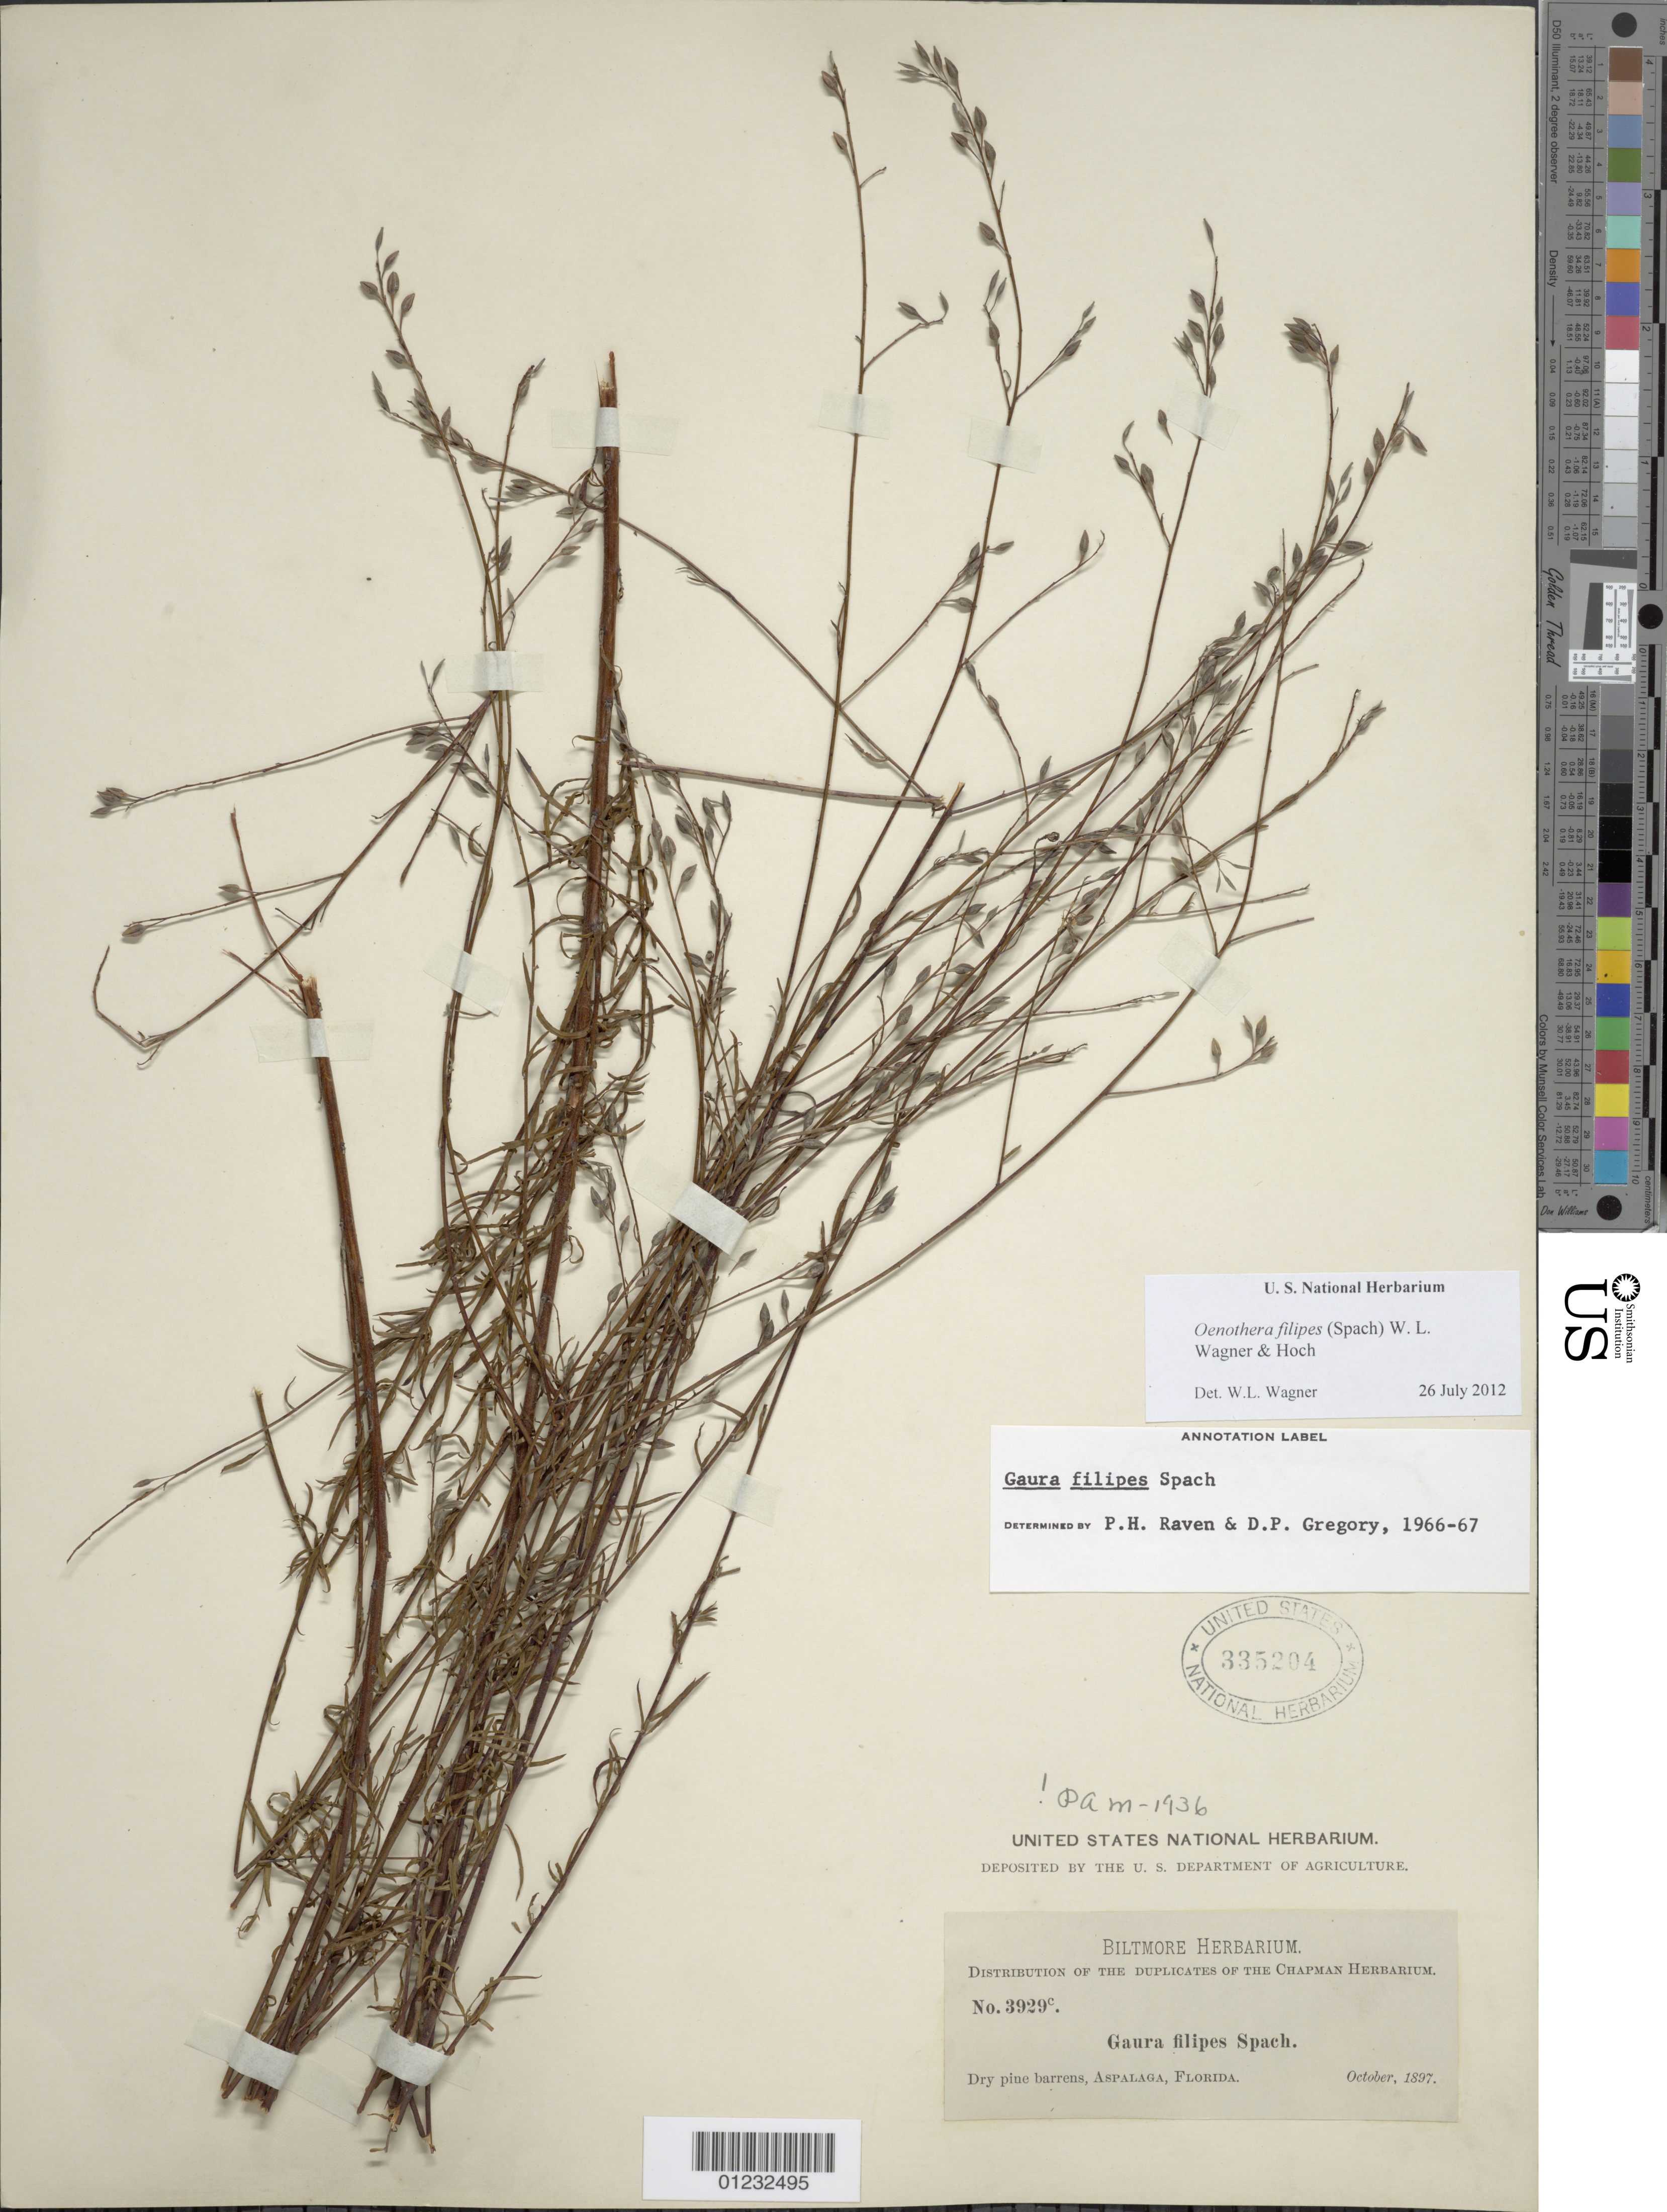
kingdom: Plantae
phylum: Tracheophyta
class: Magnoliopsida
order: Myrtales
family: Onagraceae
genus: Oenothera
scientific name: Oenothera filipes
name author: (Spach) W.L. Wagner & Hoch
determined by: Wagner, W. L., (BOT), Smithsonian Institution - National Museum of Natural History (UNITED STATES)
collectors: ex herb. Biltmore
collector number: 3929c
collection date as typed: Oct 1897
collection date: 1897-10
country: United States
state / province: Florida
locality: Aspalaga.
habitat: Dry pine barrens.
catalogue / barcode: US 335204